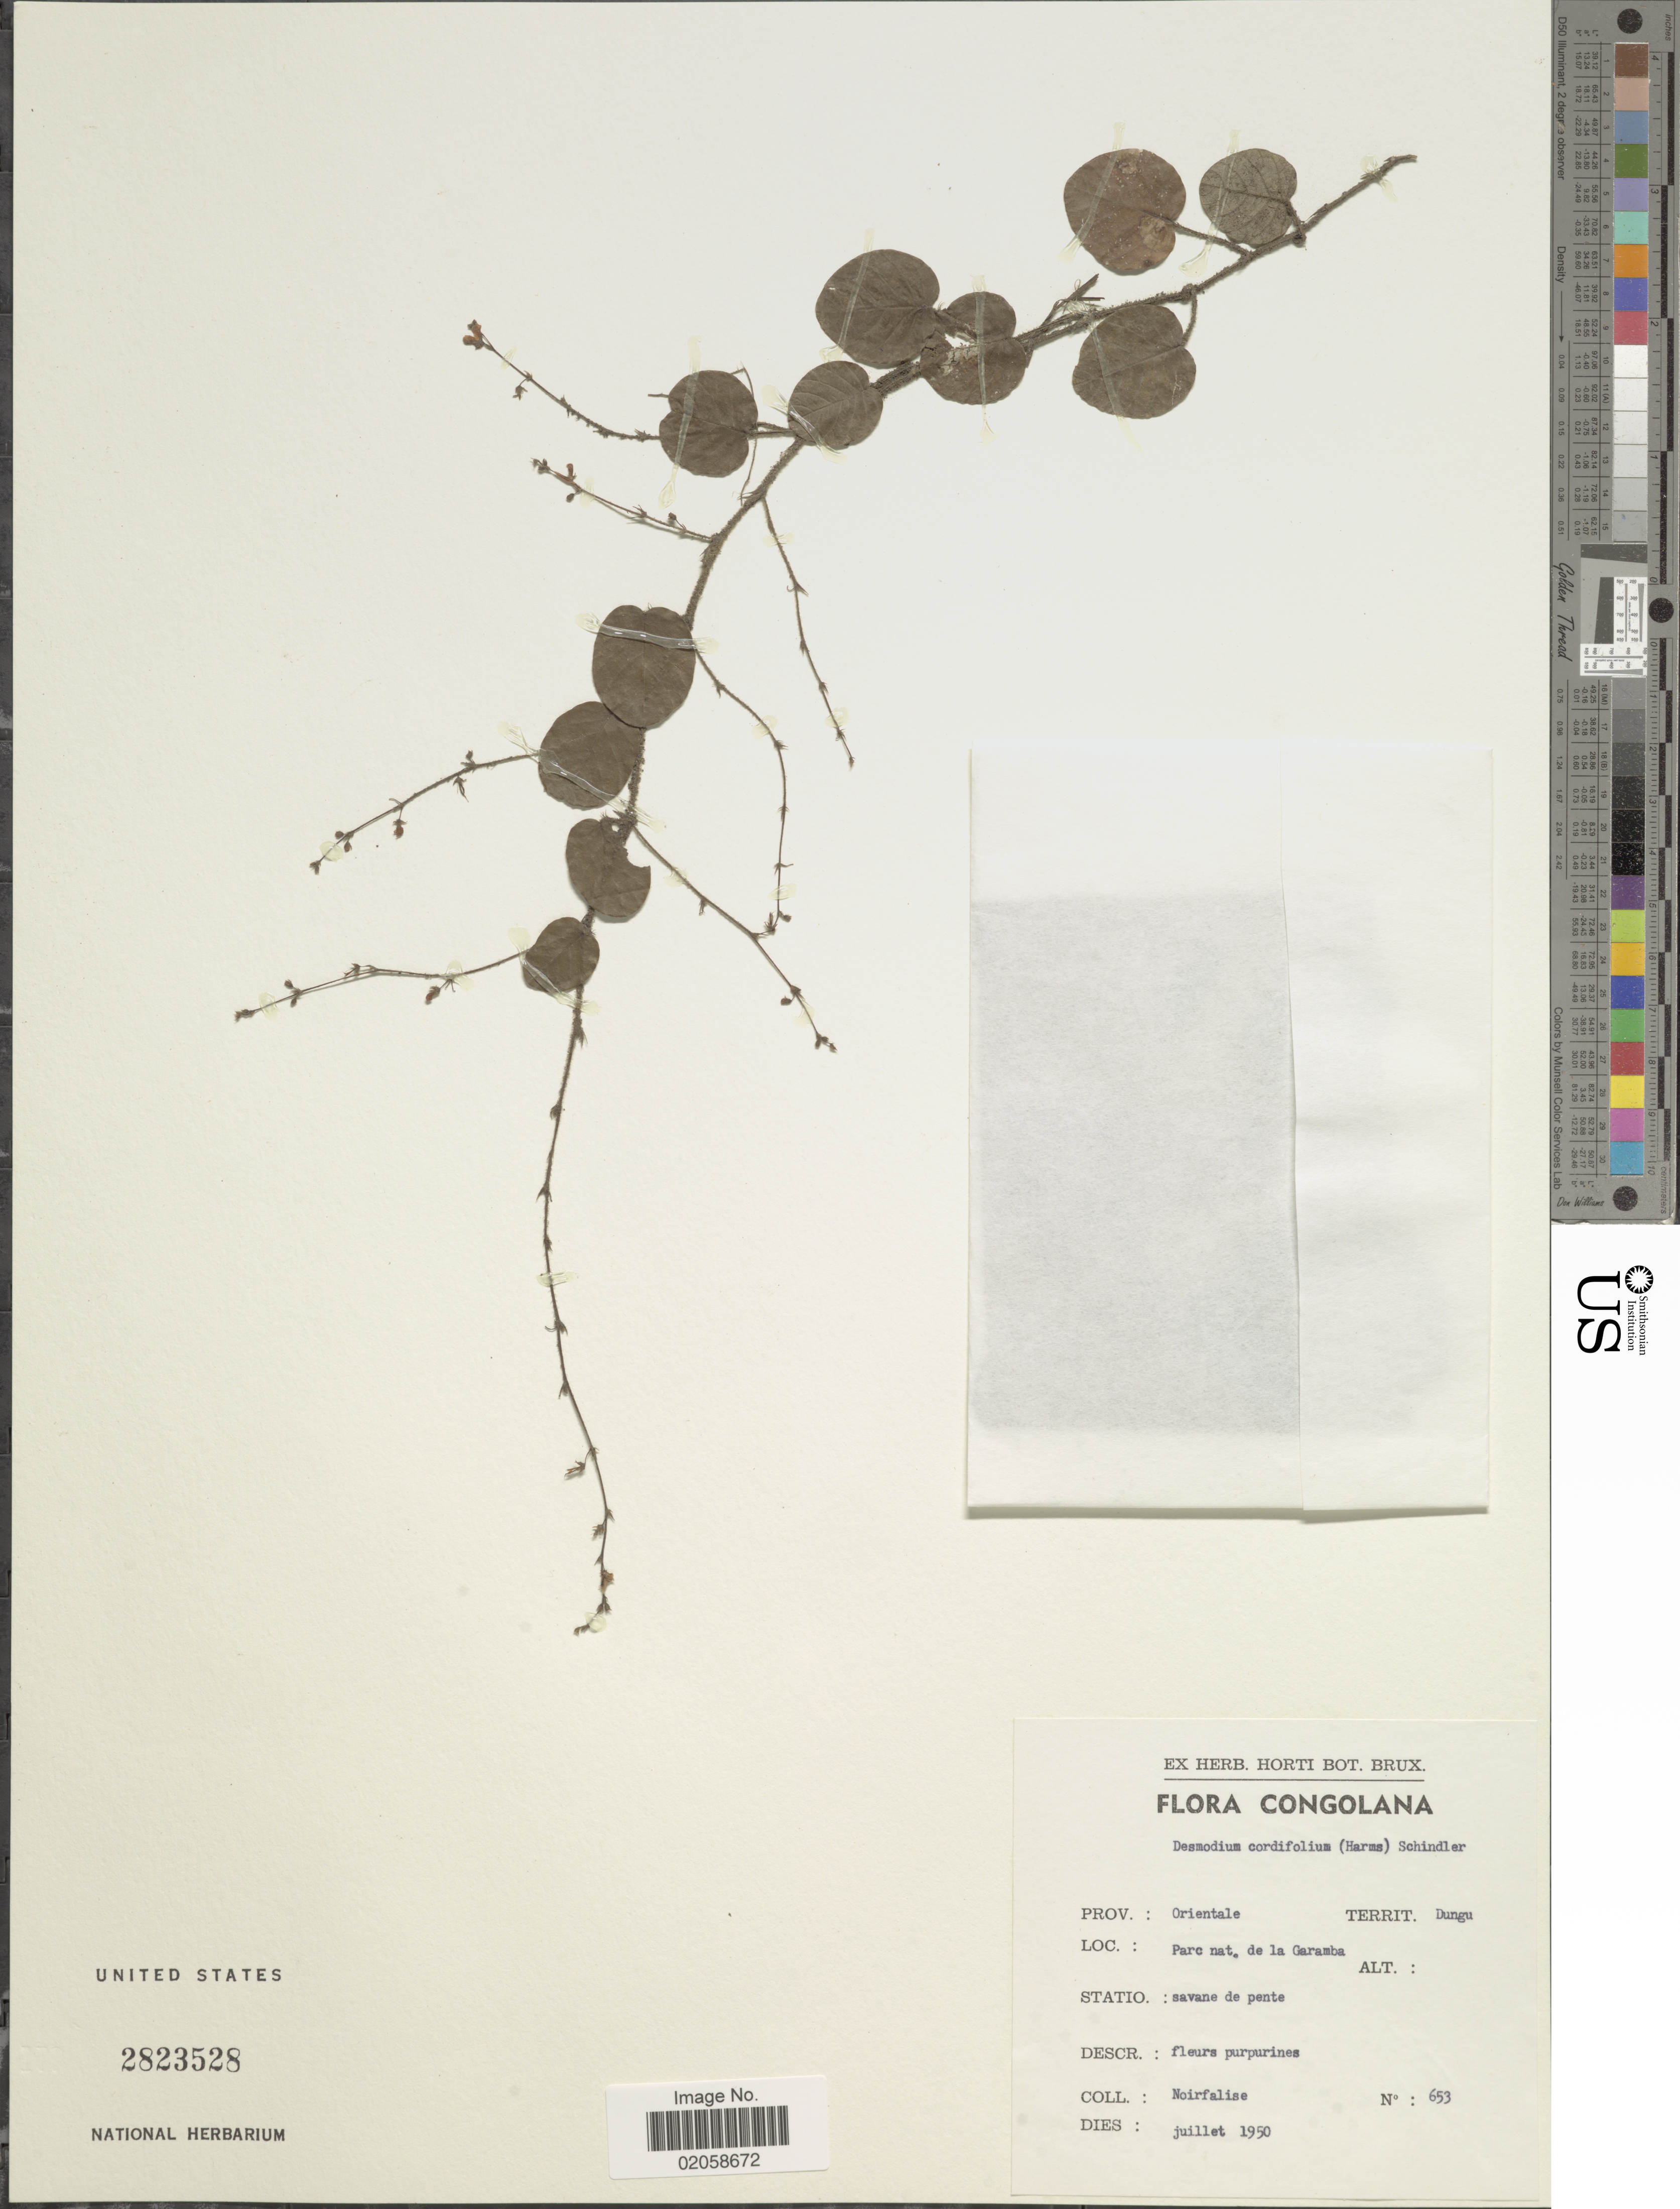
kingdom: Plantae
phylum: Tracheophyta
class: Magnoliopsida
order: Fabales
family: Fabaceae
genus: Grona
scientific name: Grona cordifolia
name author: (Harms) H. Ohashi & K. Ohashi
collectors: A. Noirfalise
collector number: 653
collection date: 1950-07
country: Congo, Democratic Republic of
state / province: Haut-Uele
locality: Congolana, Prov. Orientale. Territ. Dungu. Parc nat de la Garamba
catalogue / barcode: US 2823528